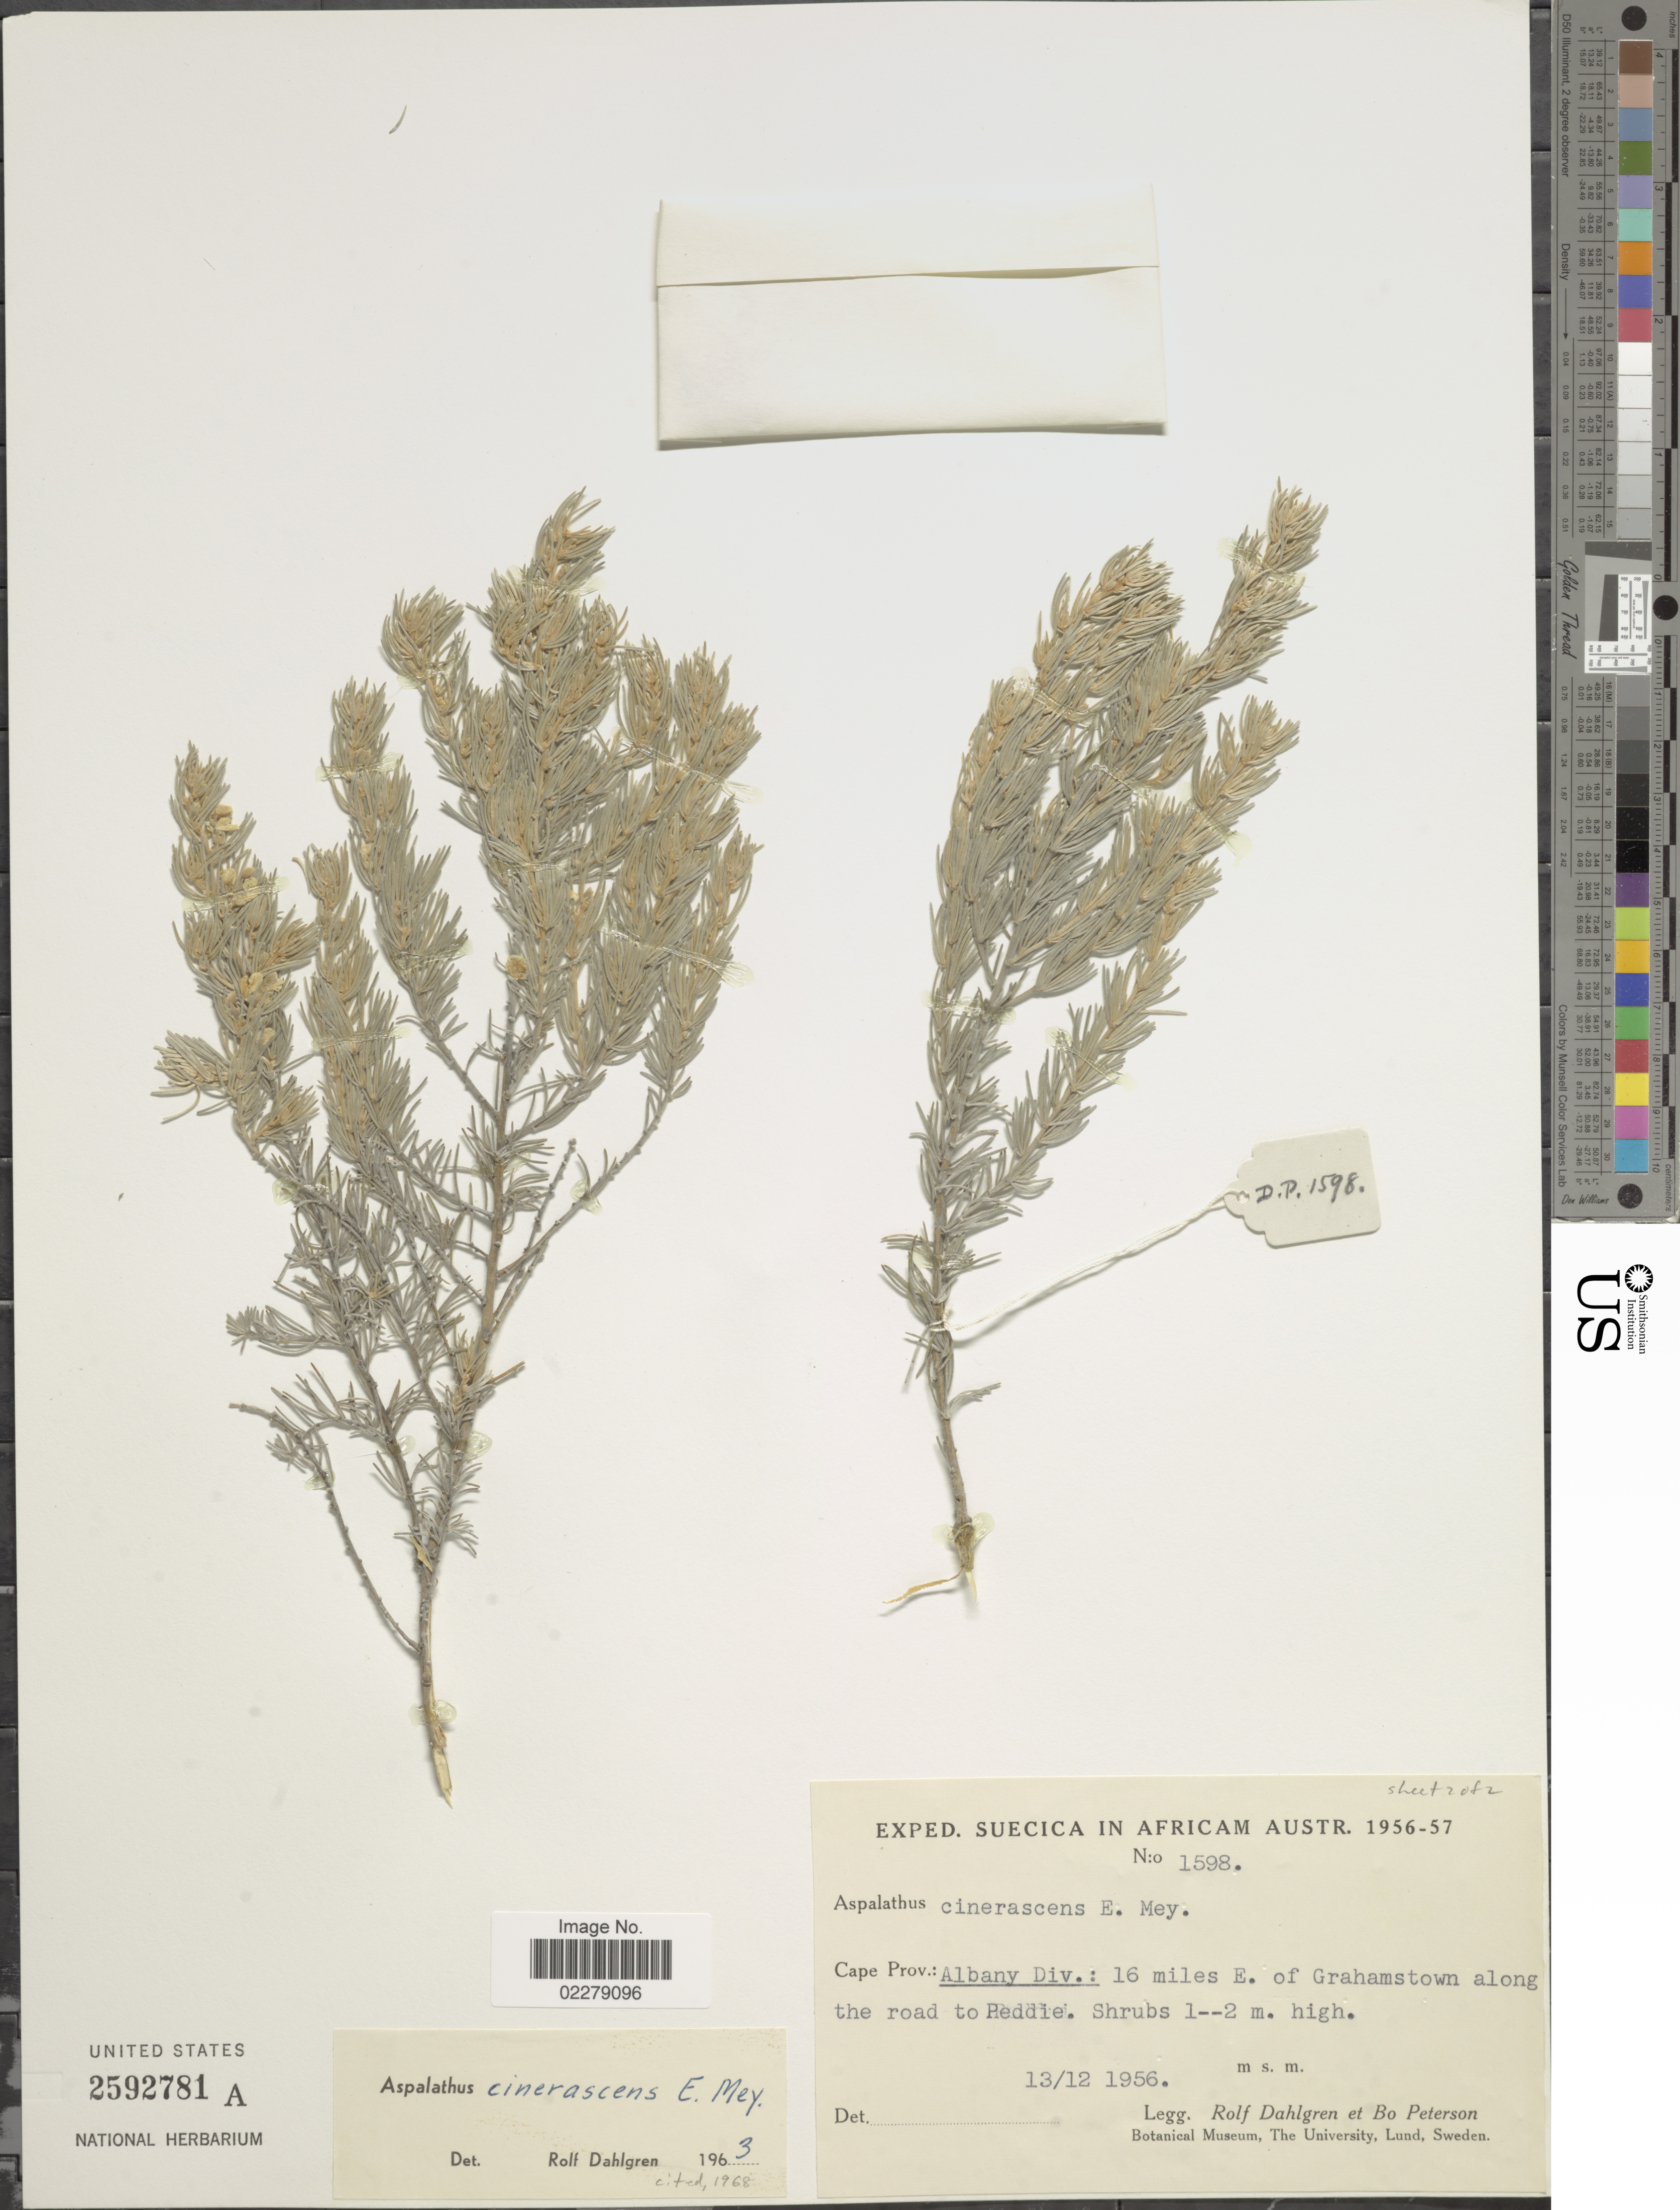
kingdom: Plantae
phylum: Tracheophyta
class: Magnoliopsida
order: Fabales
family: Fabaceae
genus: Aspalathus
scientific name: Aspalathus cinerascens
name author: E. Mey.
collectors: R. Dahlgren & B. H. Peterson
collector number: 1598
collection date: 1956-12-13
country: South Africa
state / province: Eastern Cape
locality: Albany Div.: 16 miles E. of Grahamstown along the road to Peddie.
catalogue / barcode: US 2592781A